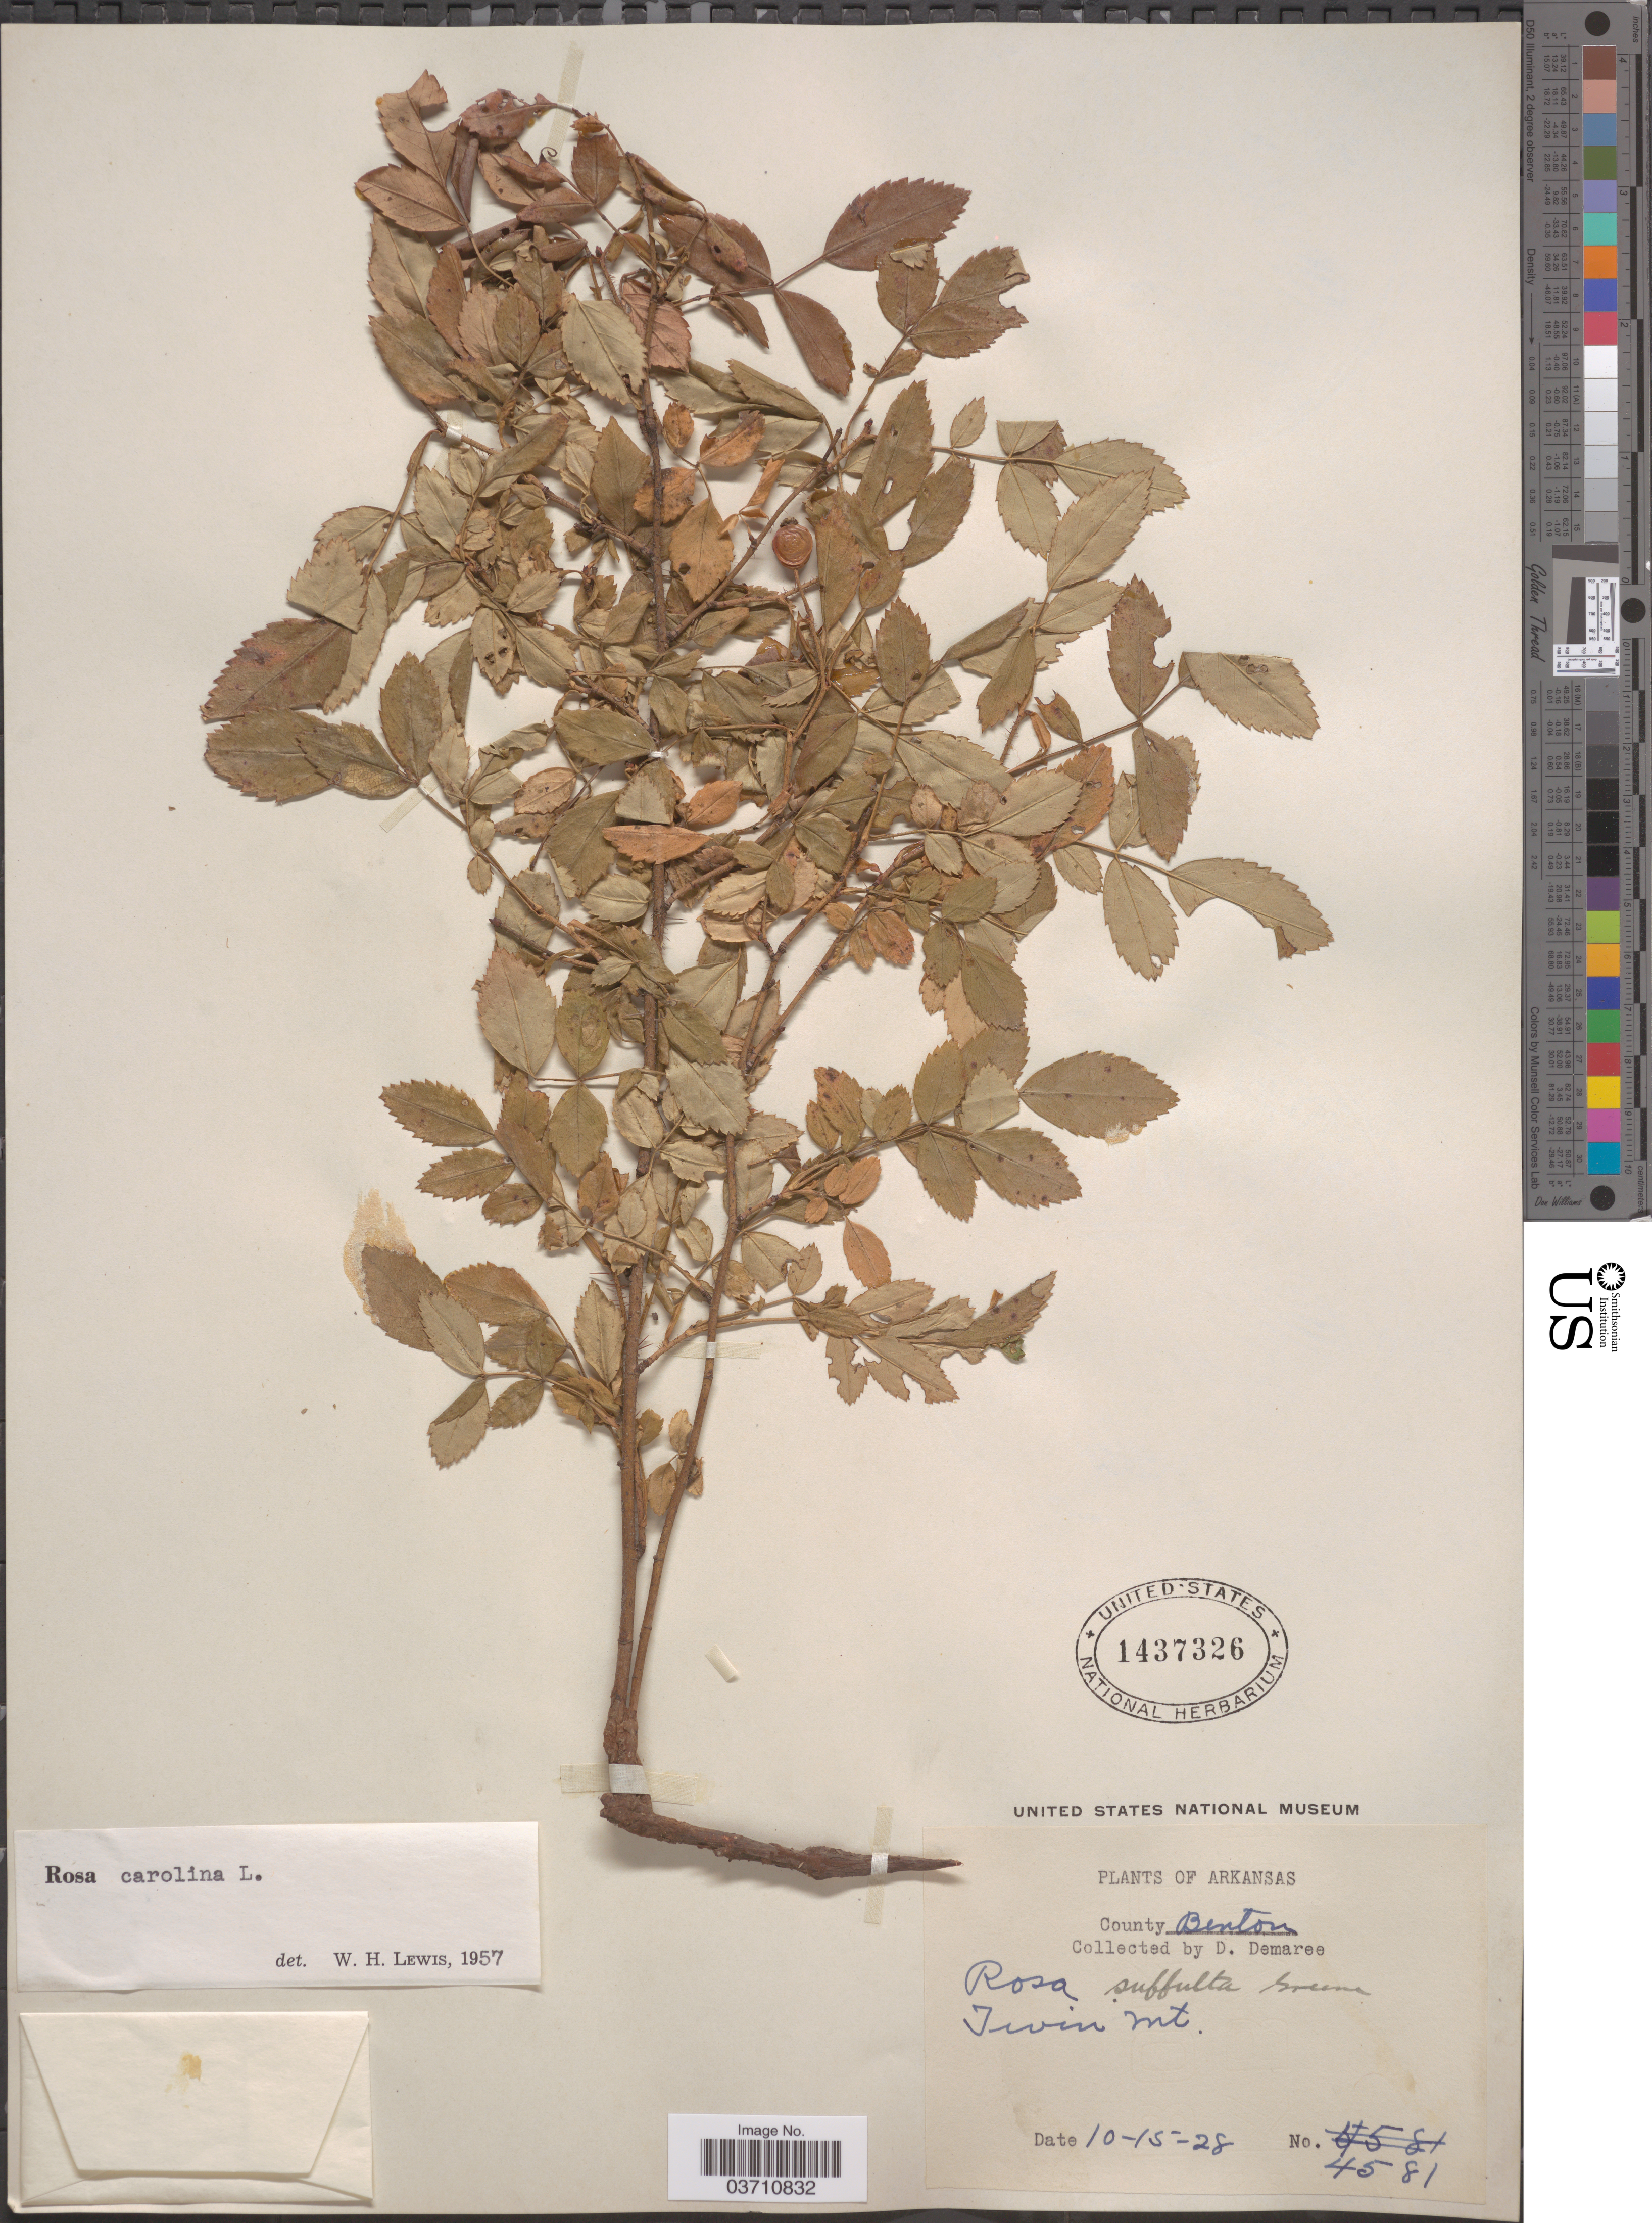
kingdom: Plantae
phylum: Tracheophyta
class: Magnoliopsida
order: Rosales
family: Rosaceae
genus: Rosa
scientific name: Rosa carolina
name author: L.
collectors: D. Demaree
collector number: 4581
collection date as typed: Transcribed d/m/y: 15/10/28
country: United States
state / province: Arkansas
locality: County Benton. Twin mt.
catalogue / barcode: US 1437326